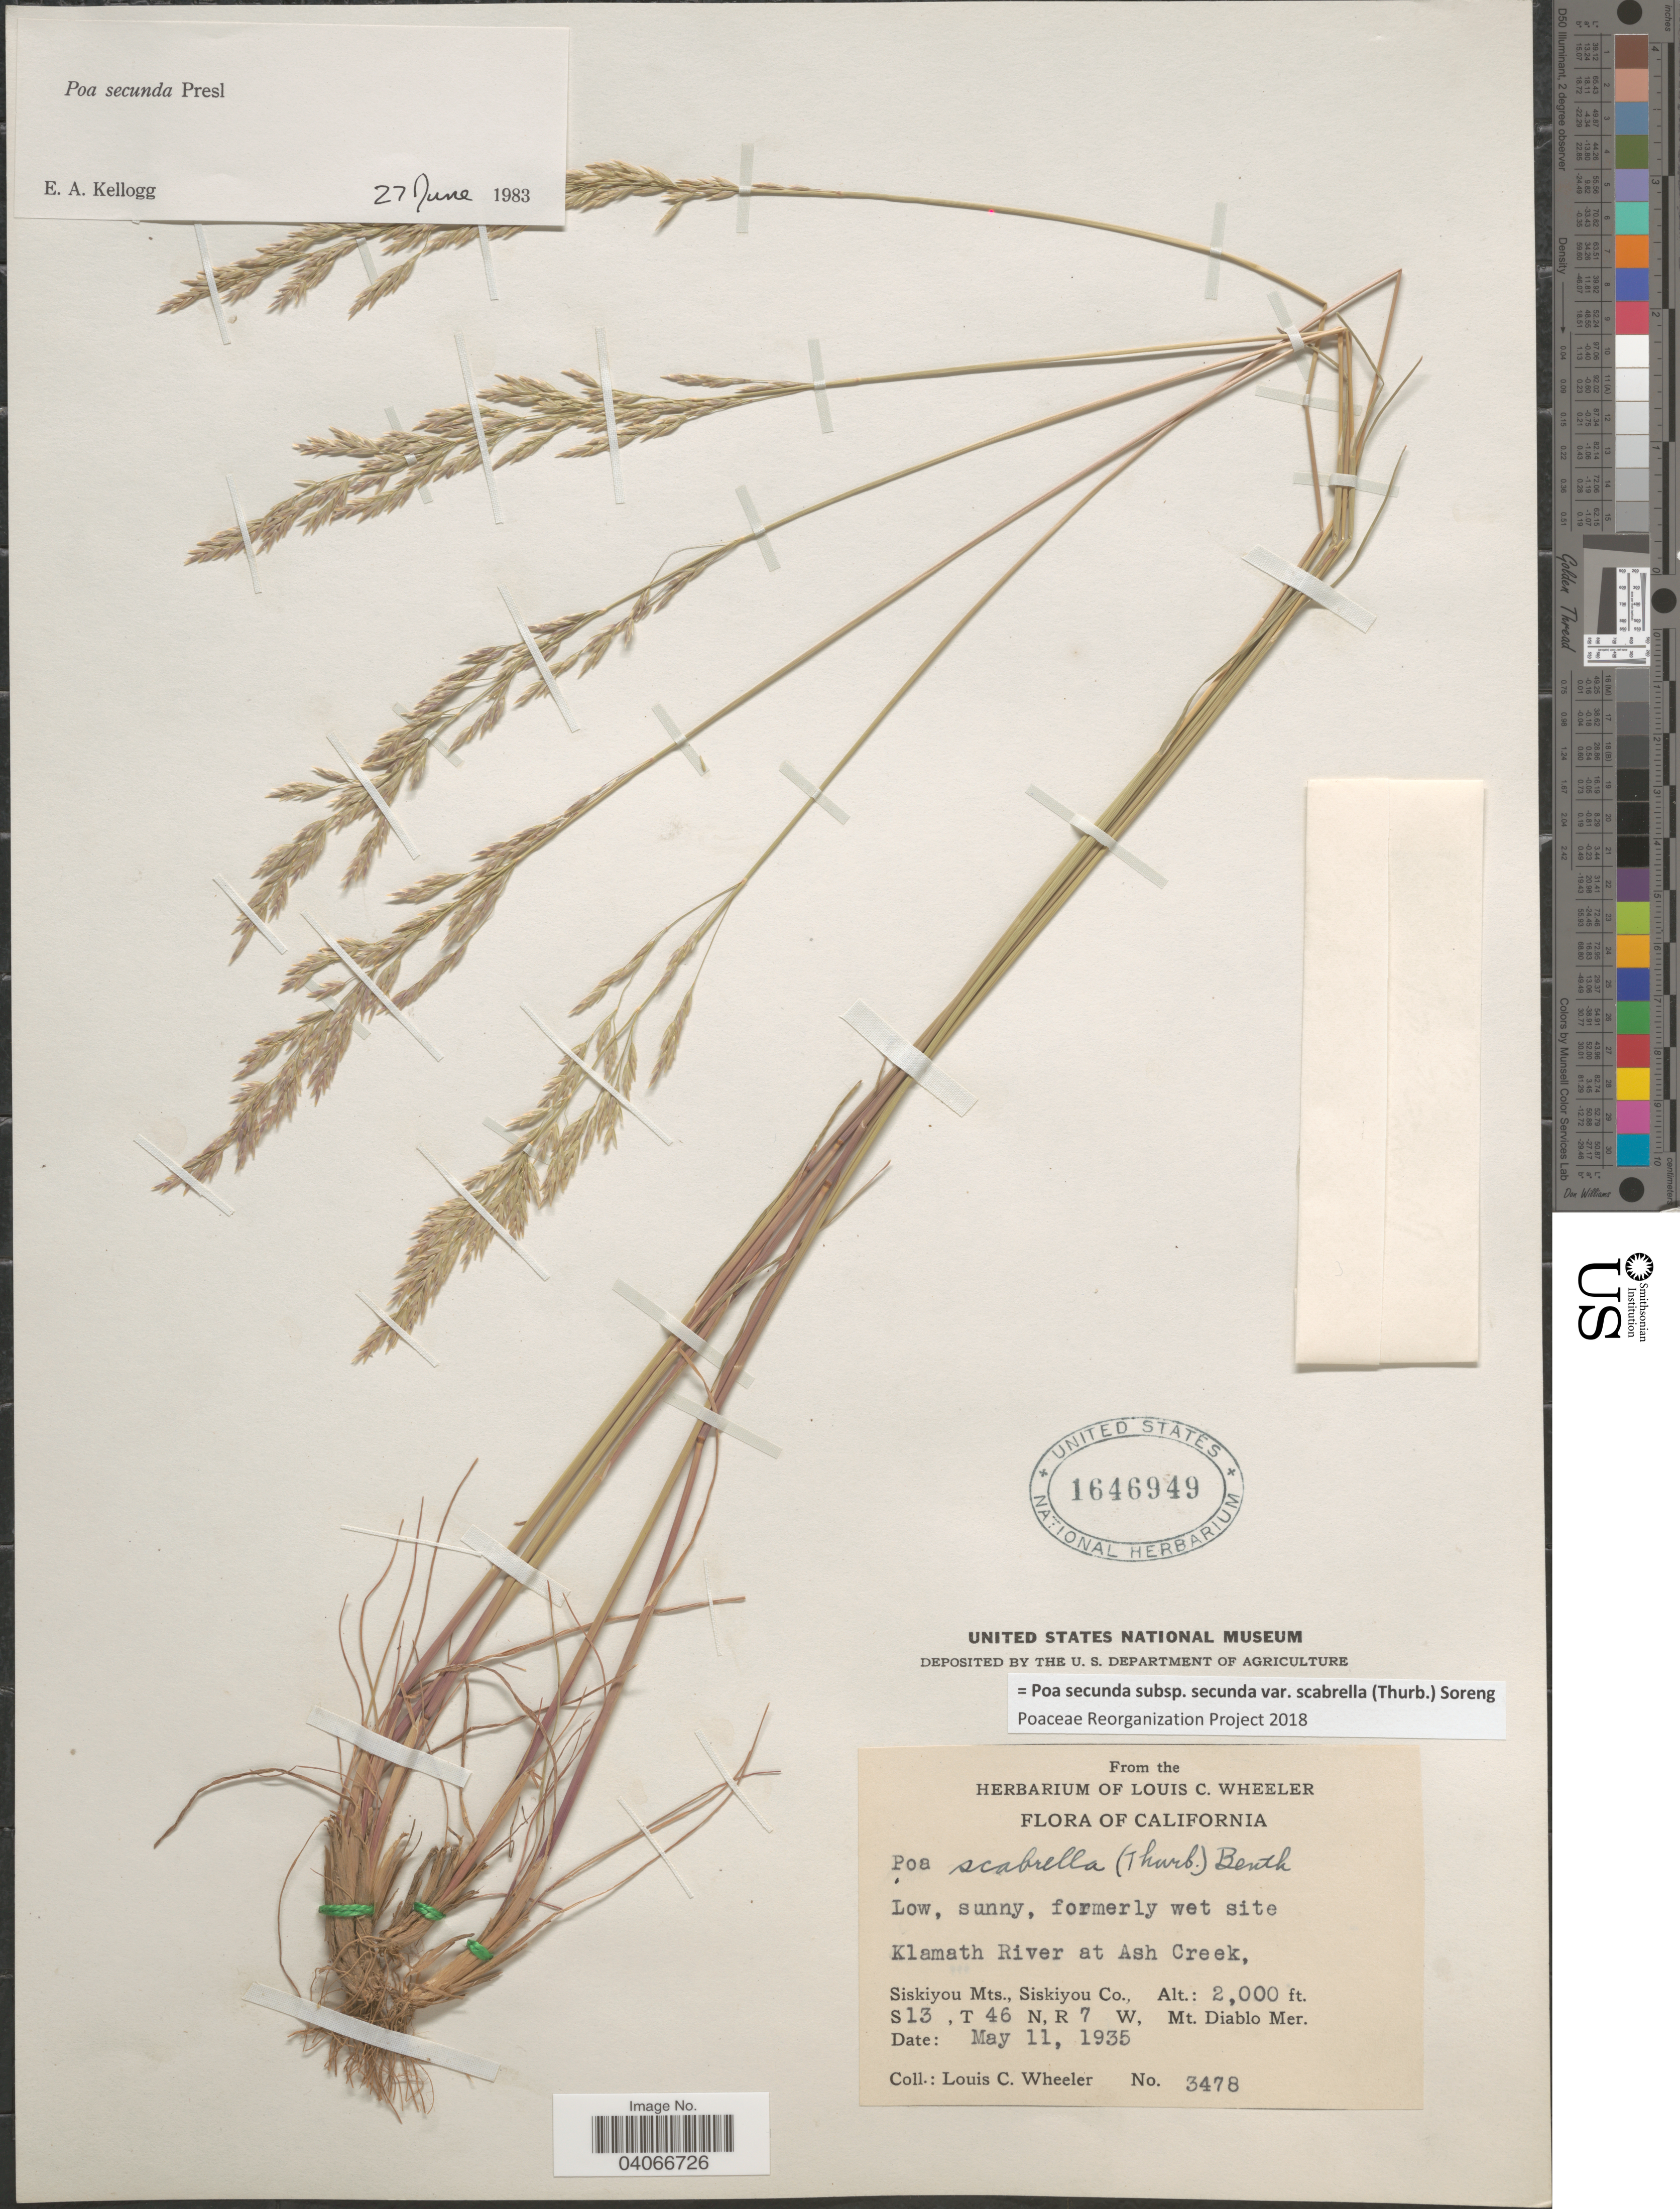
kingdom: Plantae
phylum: Tracheophyta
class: Liliopsida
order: Poales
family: Poaceae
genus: Poa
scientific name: Poa secunda subsp. secunda var. scabrella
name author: (Thurb.) Soreng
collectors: L. C. Wheeler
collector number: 3478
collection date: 1935-05-11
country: United States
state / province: California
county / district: Siskiyou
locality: Klamath River at Ash Creek, Siskiyou Mts., Siskiyou Co., S13, T46N, R7W, Mt. Diablo Mer.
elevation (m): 610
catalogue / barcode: US 1646949